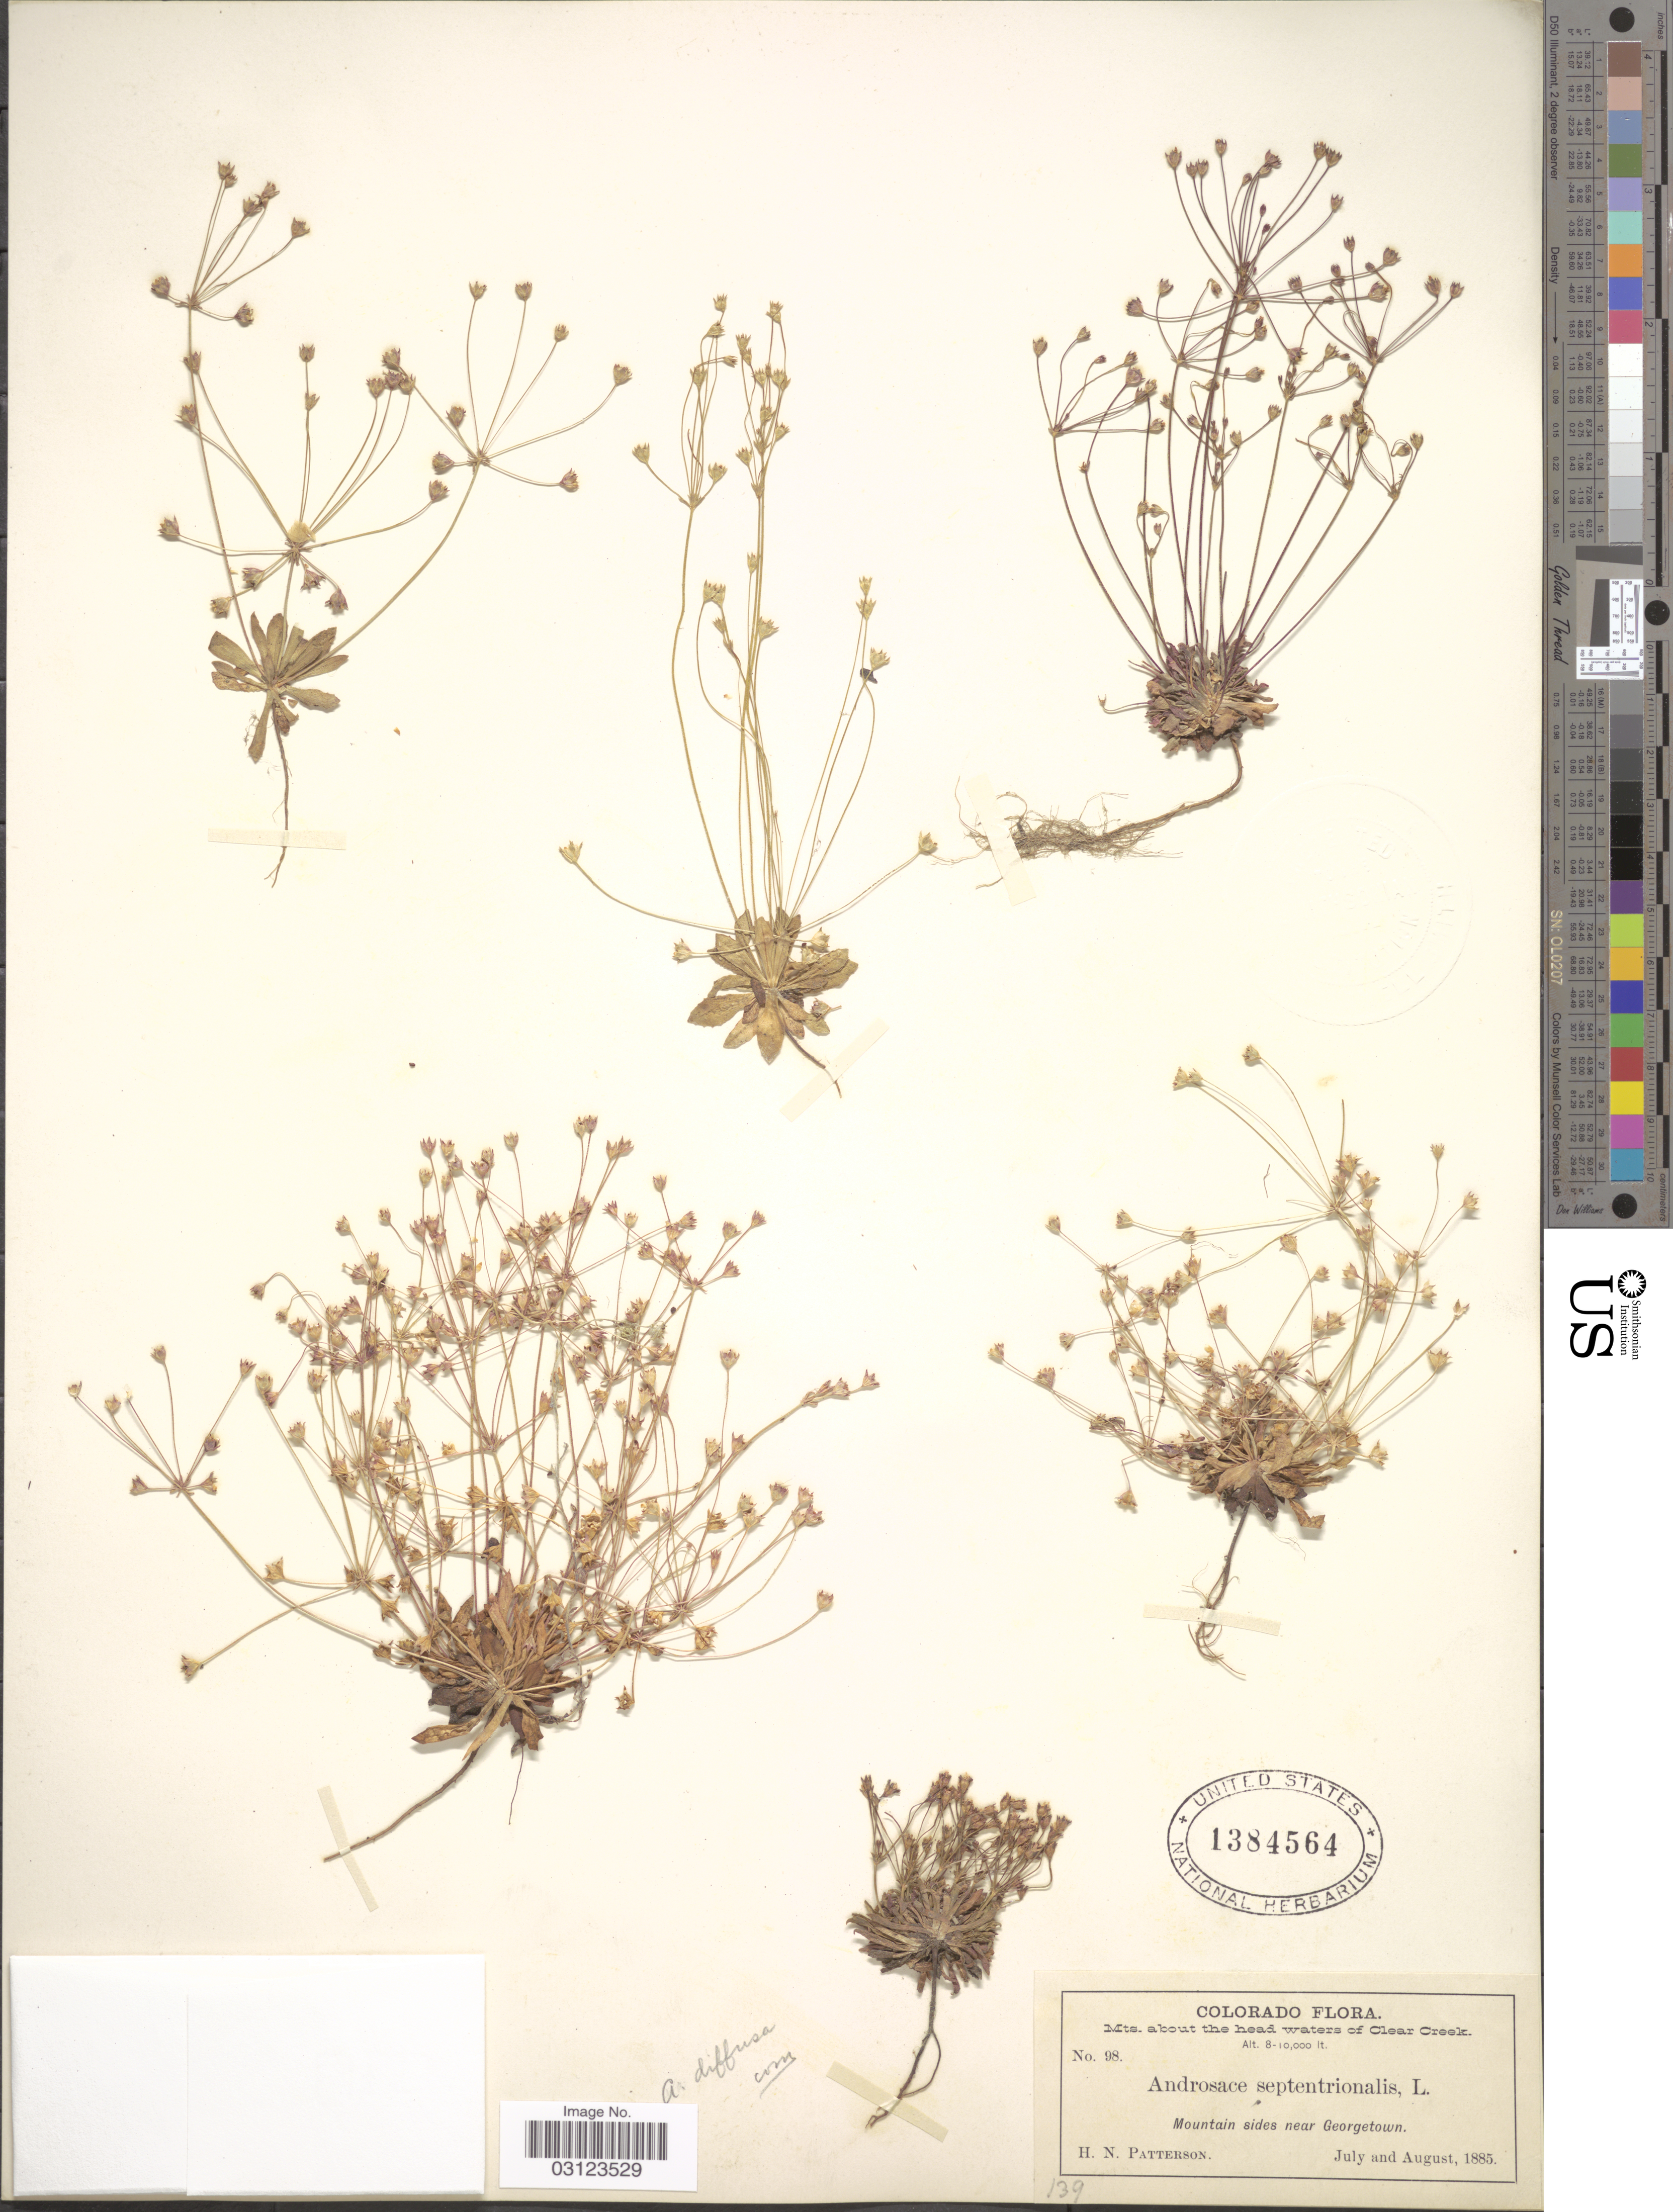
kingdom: Plantae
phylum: Tracheophyta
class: Magnoliopsida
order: Ericales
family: Primulaceae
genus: Androsace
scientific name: Androsace septentrionalis var. puberulenta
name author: (Rydb.) R. Knuth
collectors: H. N. Patterson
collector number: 98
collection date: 1885-07/1885-08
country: United States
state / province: Colorado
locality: Mts. about the head waters of Clear Creek. Mountain sides near Georgetown.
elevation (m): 2438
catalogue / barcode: US 1384564